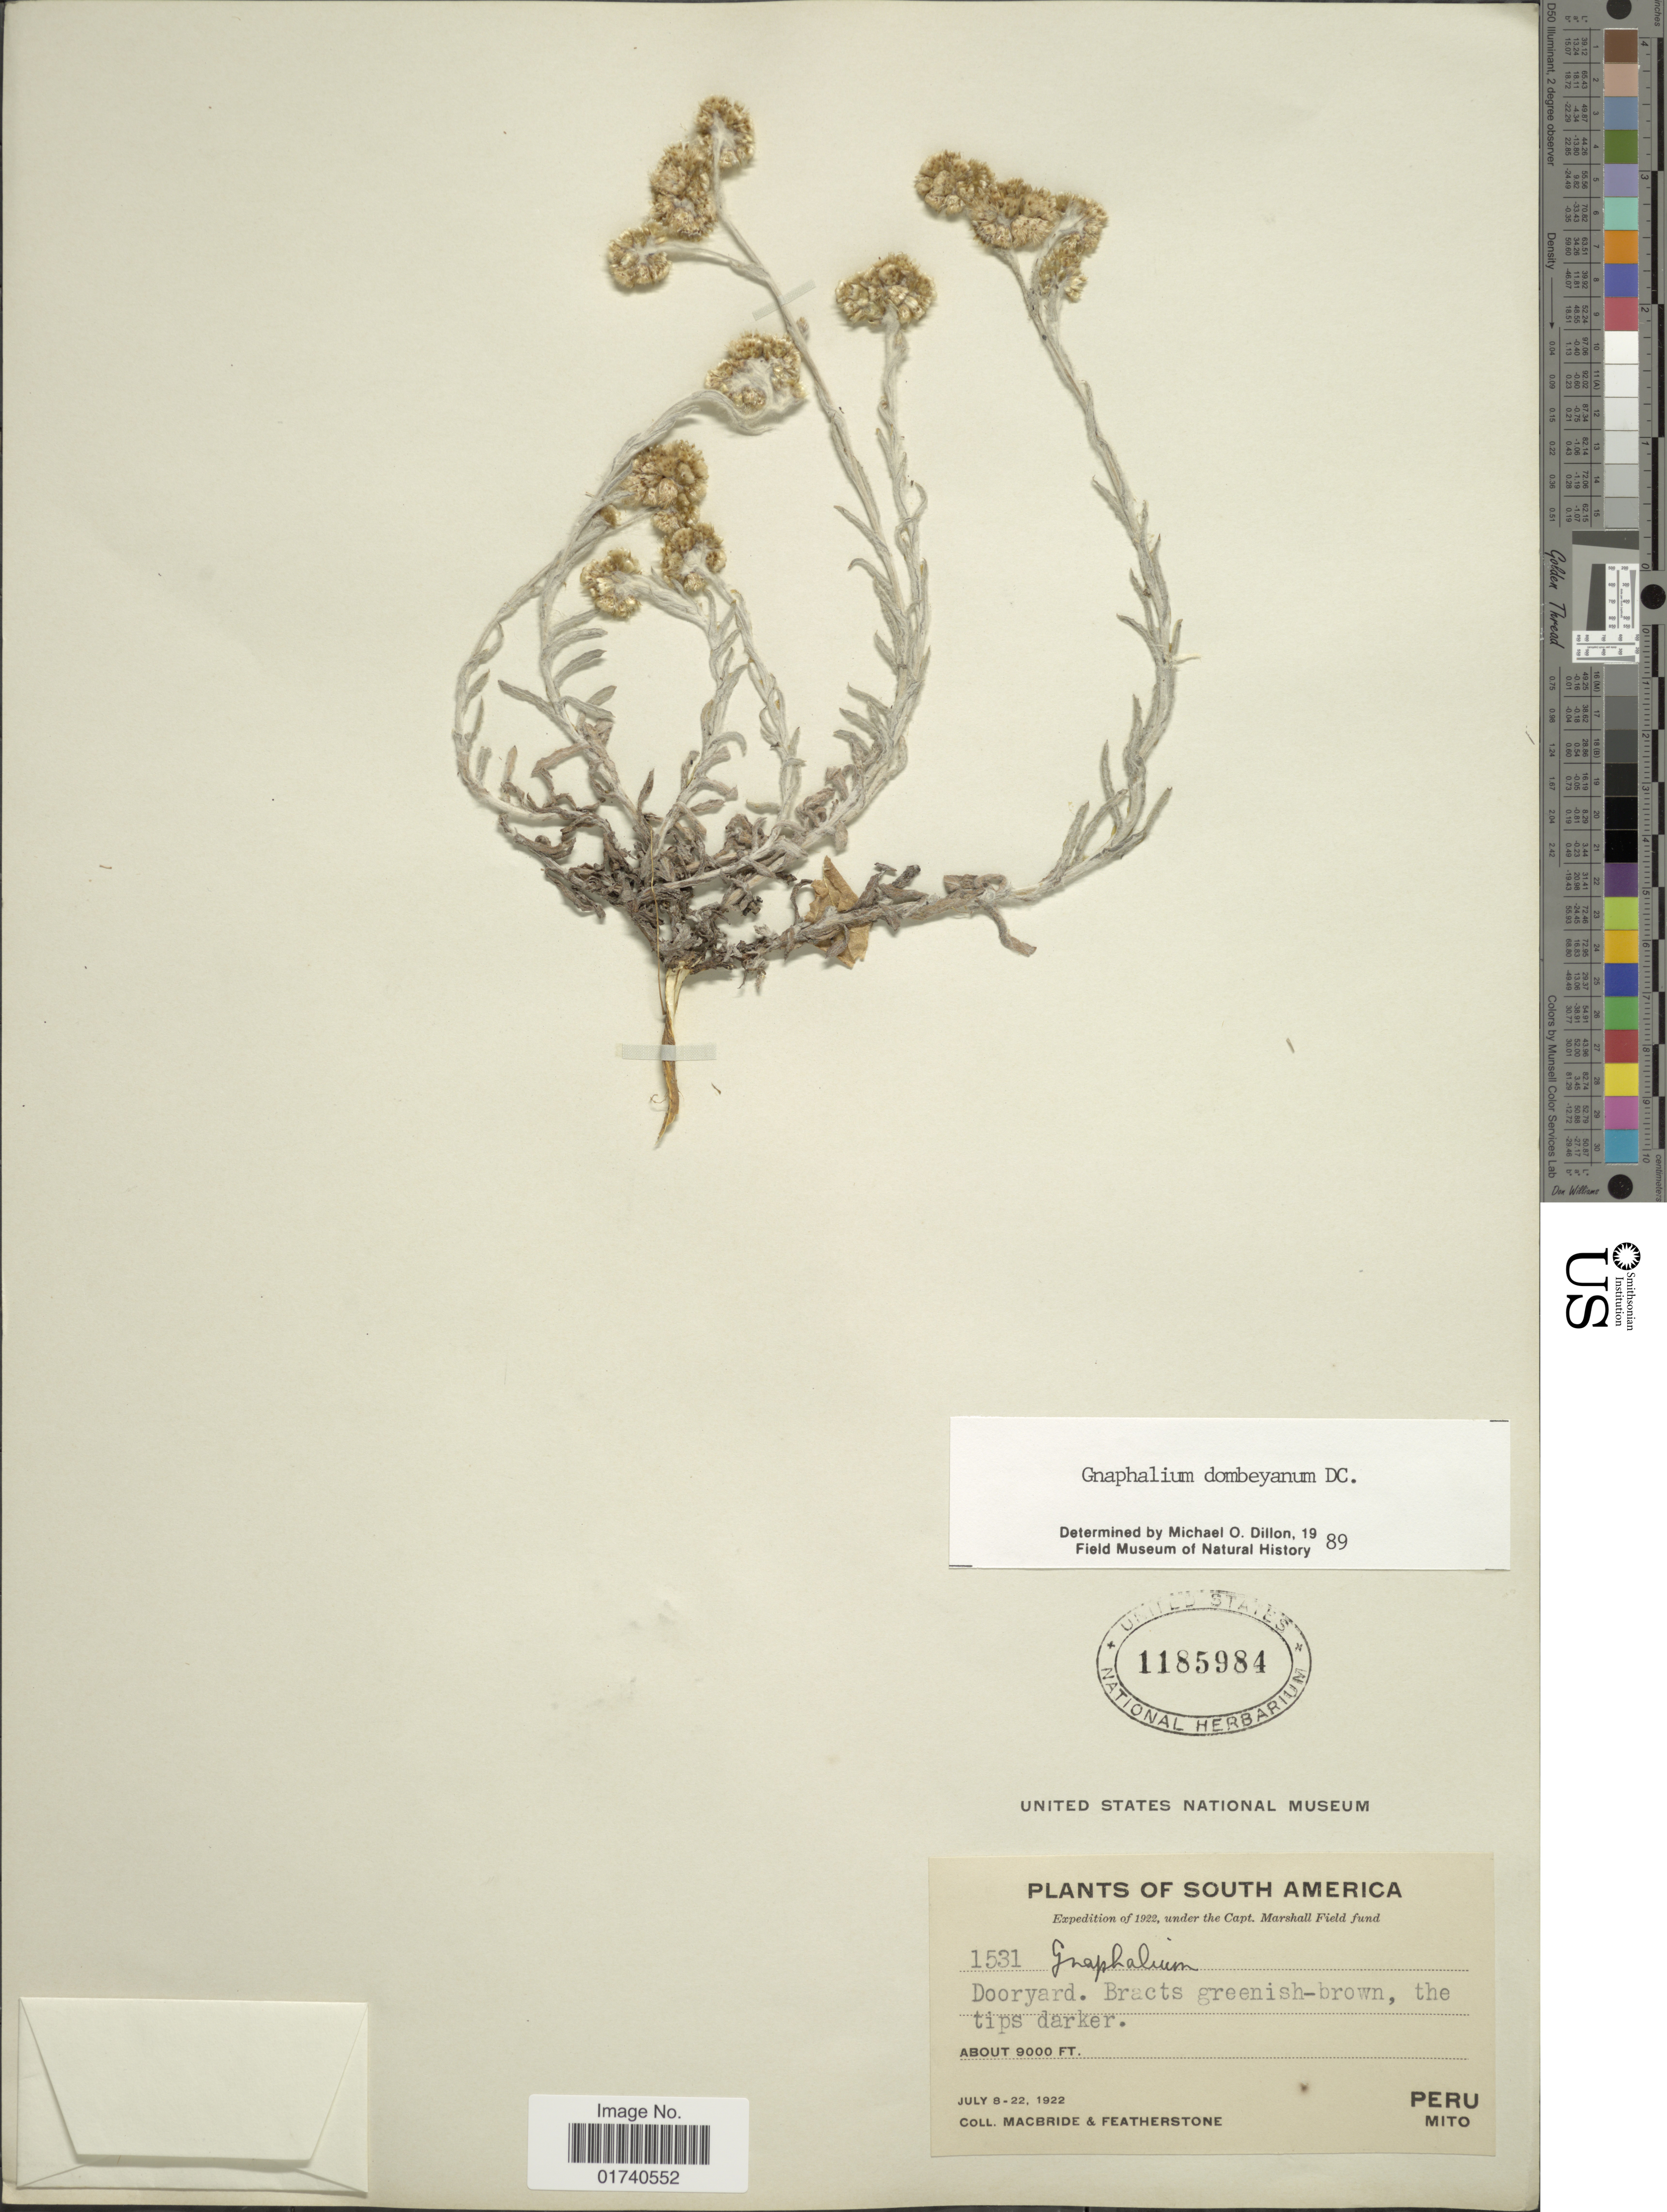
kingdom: Plantae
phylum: Tracheophyta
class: Magnoliopsida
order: Asterales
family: Asteraceae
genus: Pseudognaphalium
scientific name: Pseudognaphalium dombeyanum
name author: (DC.) Anderb.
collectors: Macbride, -- & -. Featherstone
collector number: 1531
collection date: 1922-07-08/1922-07-22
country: Peru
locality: Mito.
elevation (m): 2743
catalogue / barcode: US 1185984